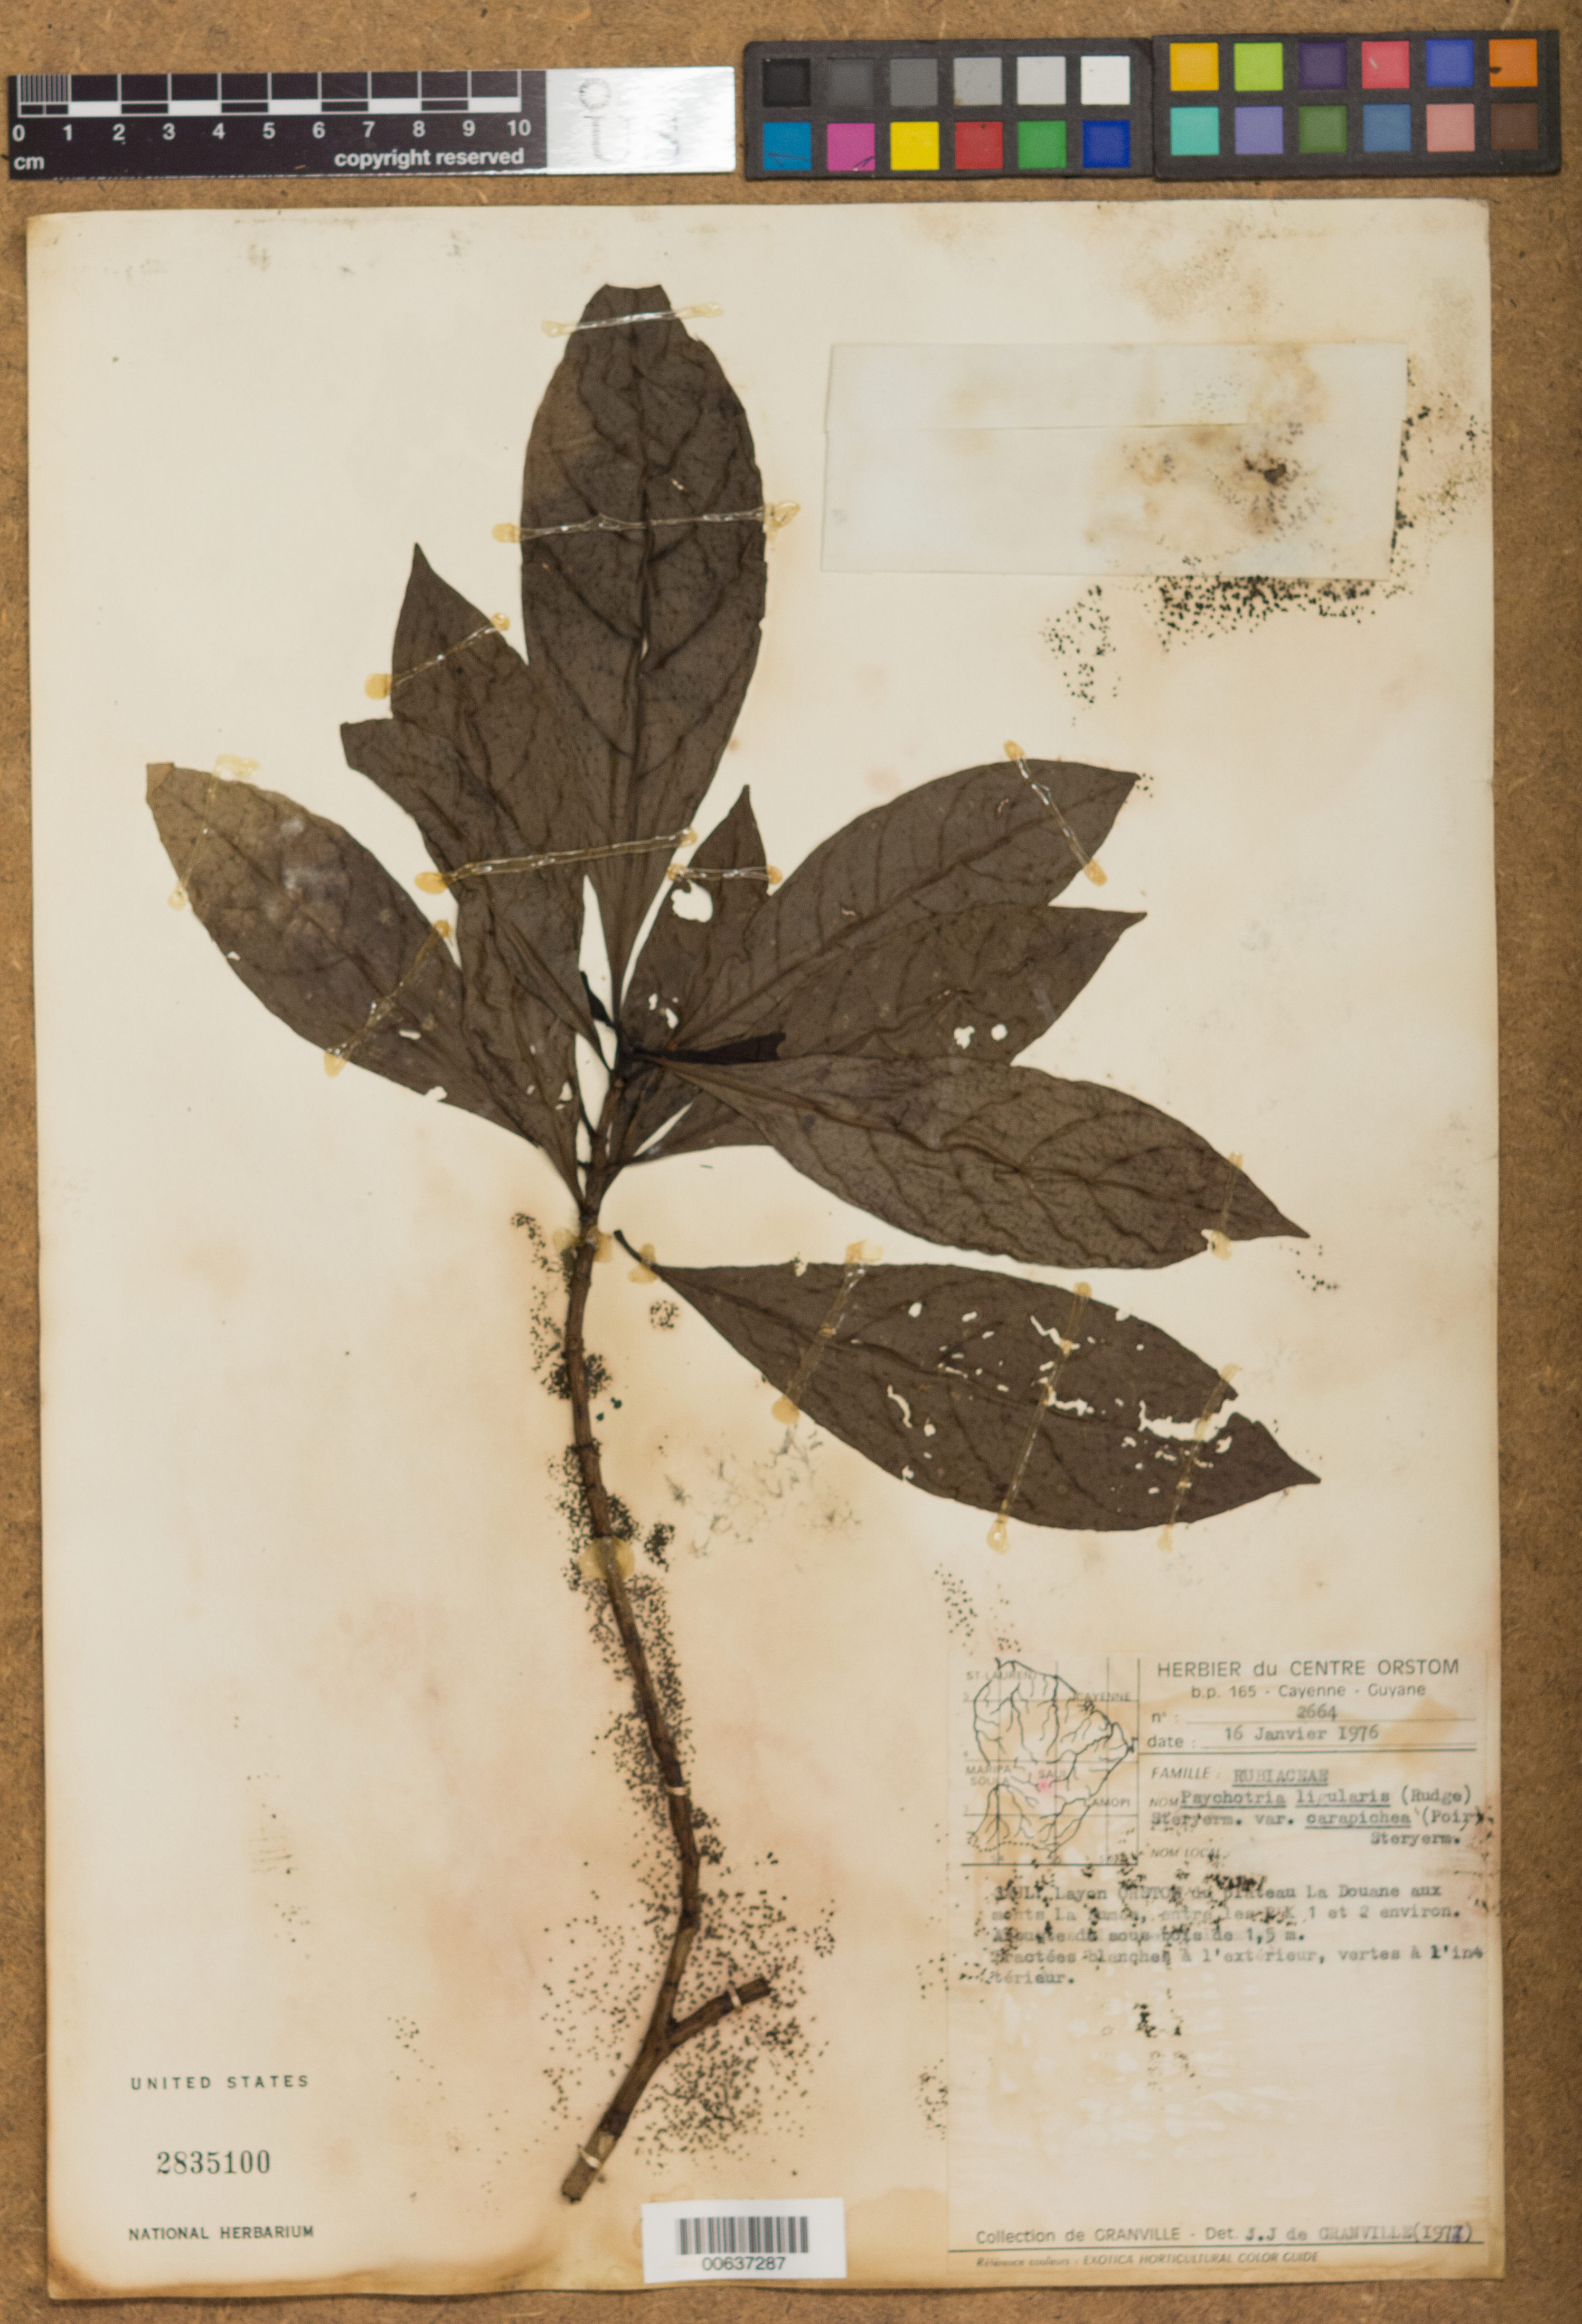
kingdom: Plantae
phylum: Tracheophyta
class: Magnoliopsida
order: Gentianales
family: Rubiaceae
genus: Psychotria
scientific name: Psychotria ligularis var. carapichea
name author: (Poir.) Steyerm.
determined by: Granville, J. J. de, (CAY), Institut de Recherche pour le Developpement (IRD) (FRENCH GUIANA)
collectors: J.-J. de Granville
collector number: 2664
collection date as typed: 16-Jan-76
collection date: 1976-01-16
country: French Guiana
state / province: Saint-Laurent-du-Maroni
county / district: Saül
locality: Saül, layon ORSTOM du plateau La Douane aux monts La Fumée, entre les PK 1 et 2 environ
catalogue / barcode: US 2835100